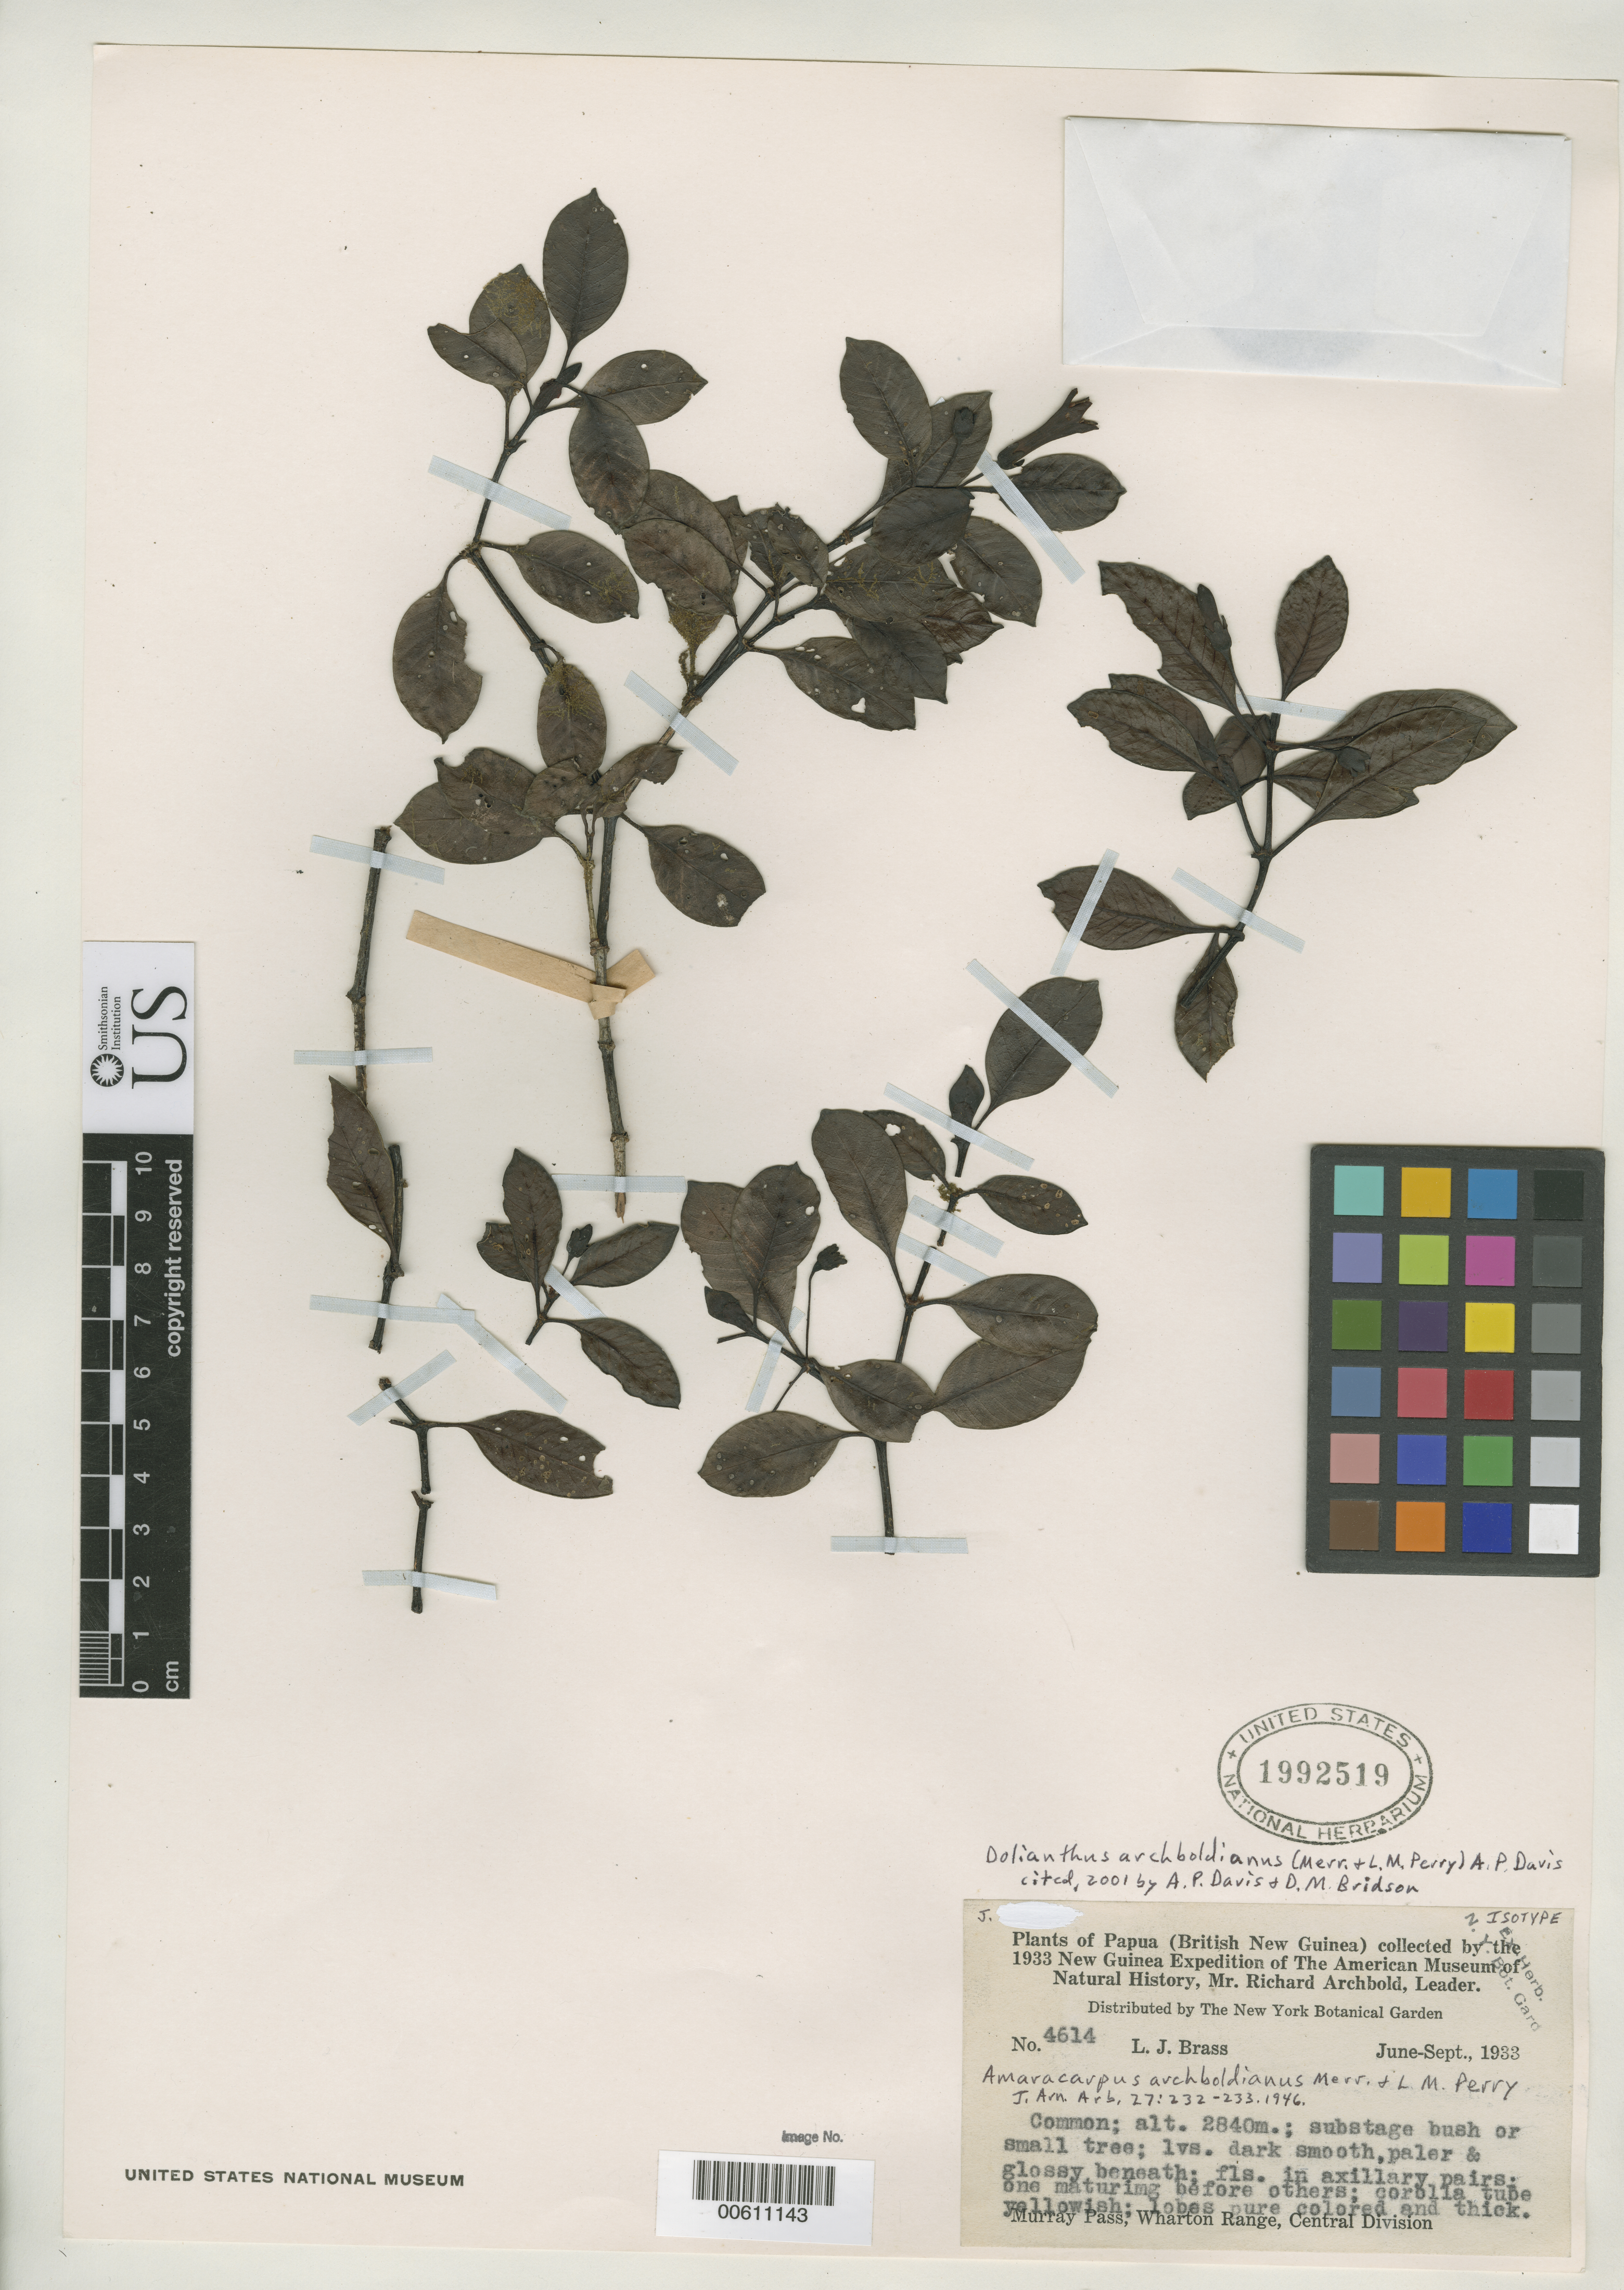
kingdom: Plantae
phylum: Tracheophyta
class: Magnoliopsida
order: Gentianales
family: Rubiaceae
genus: Amaracarpus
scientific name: Amaracarpus archboldianus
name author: Merr. & L.M. Perry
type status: Isotype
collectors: L. J. Brass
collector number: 4614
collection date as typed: Jun 1933 to -- Sep 1933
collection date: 1933-06/1933-09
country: Papua New Guinea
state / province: Central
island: New Guinea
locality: Wharton Range, Murray Pass.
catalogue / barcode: US 1992519